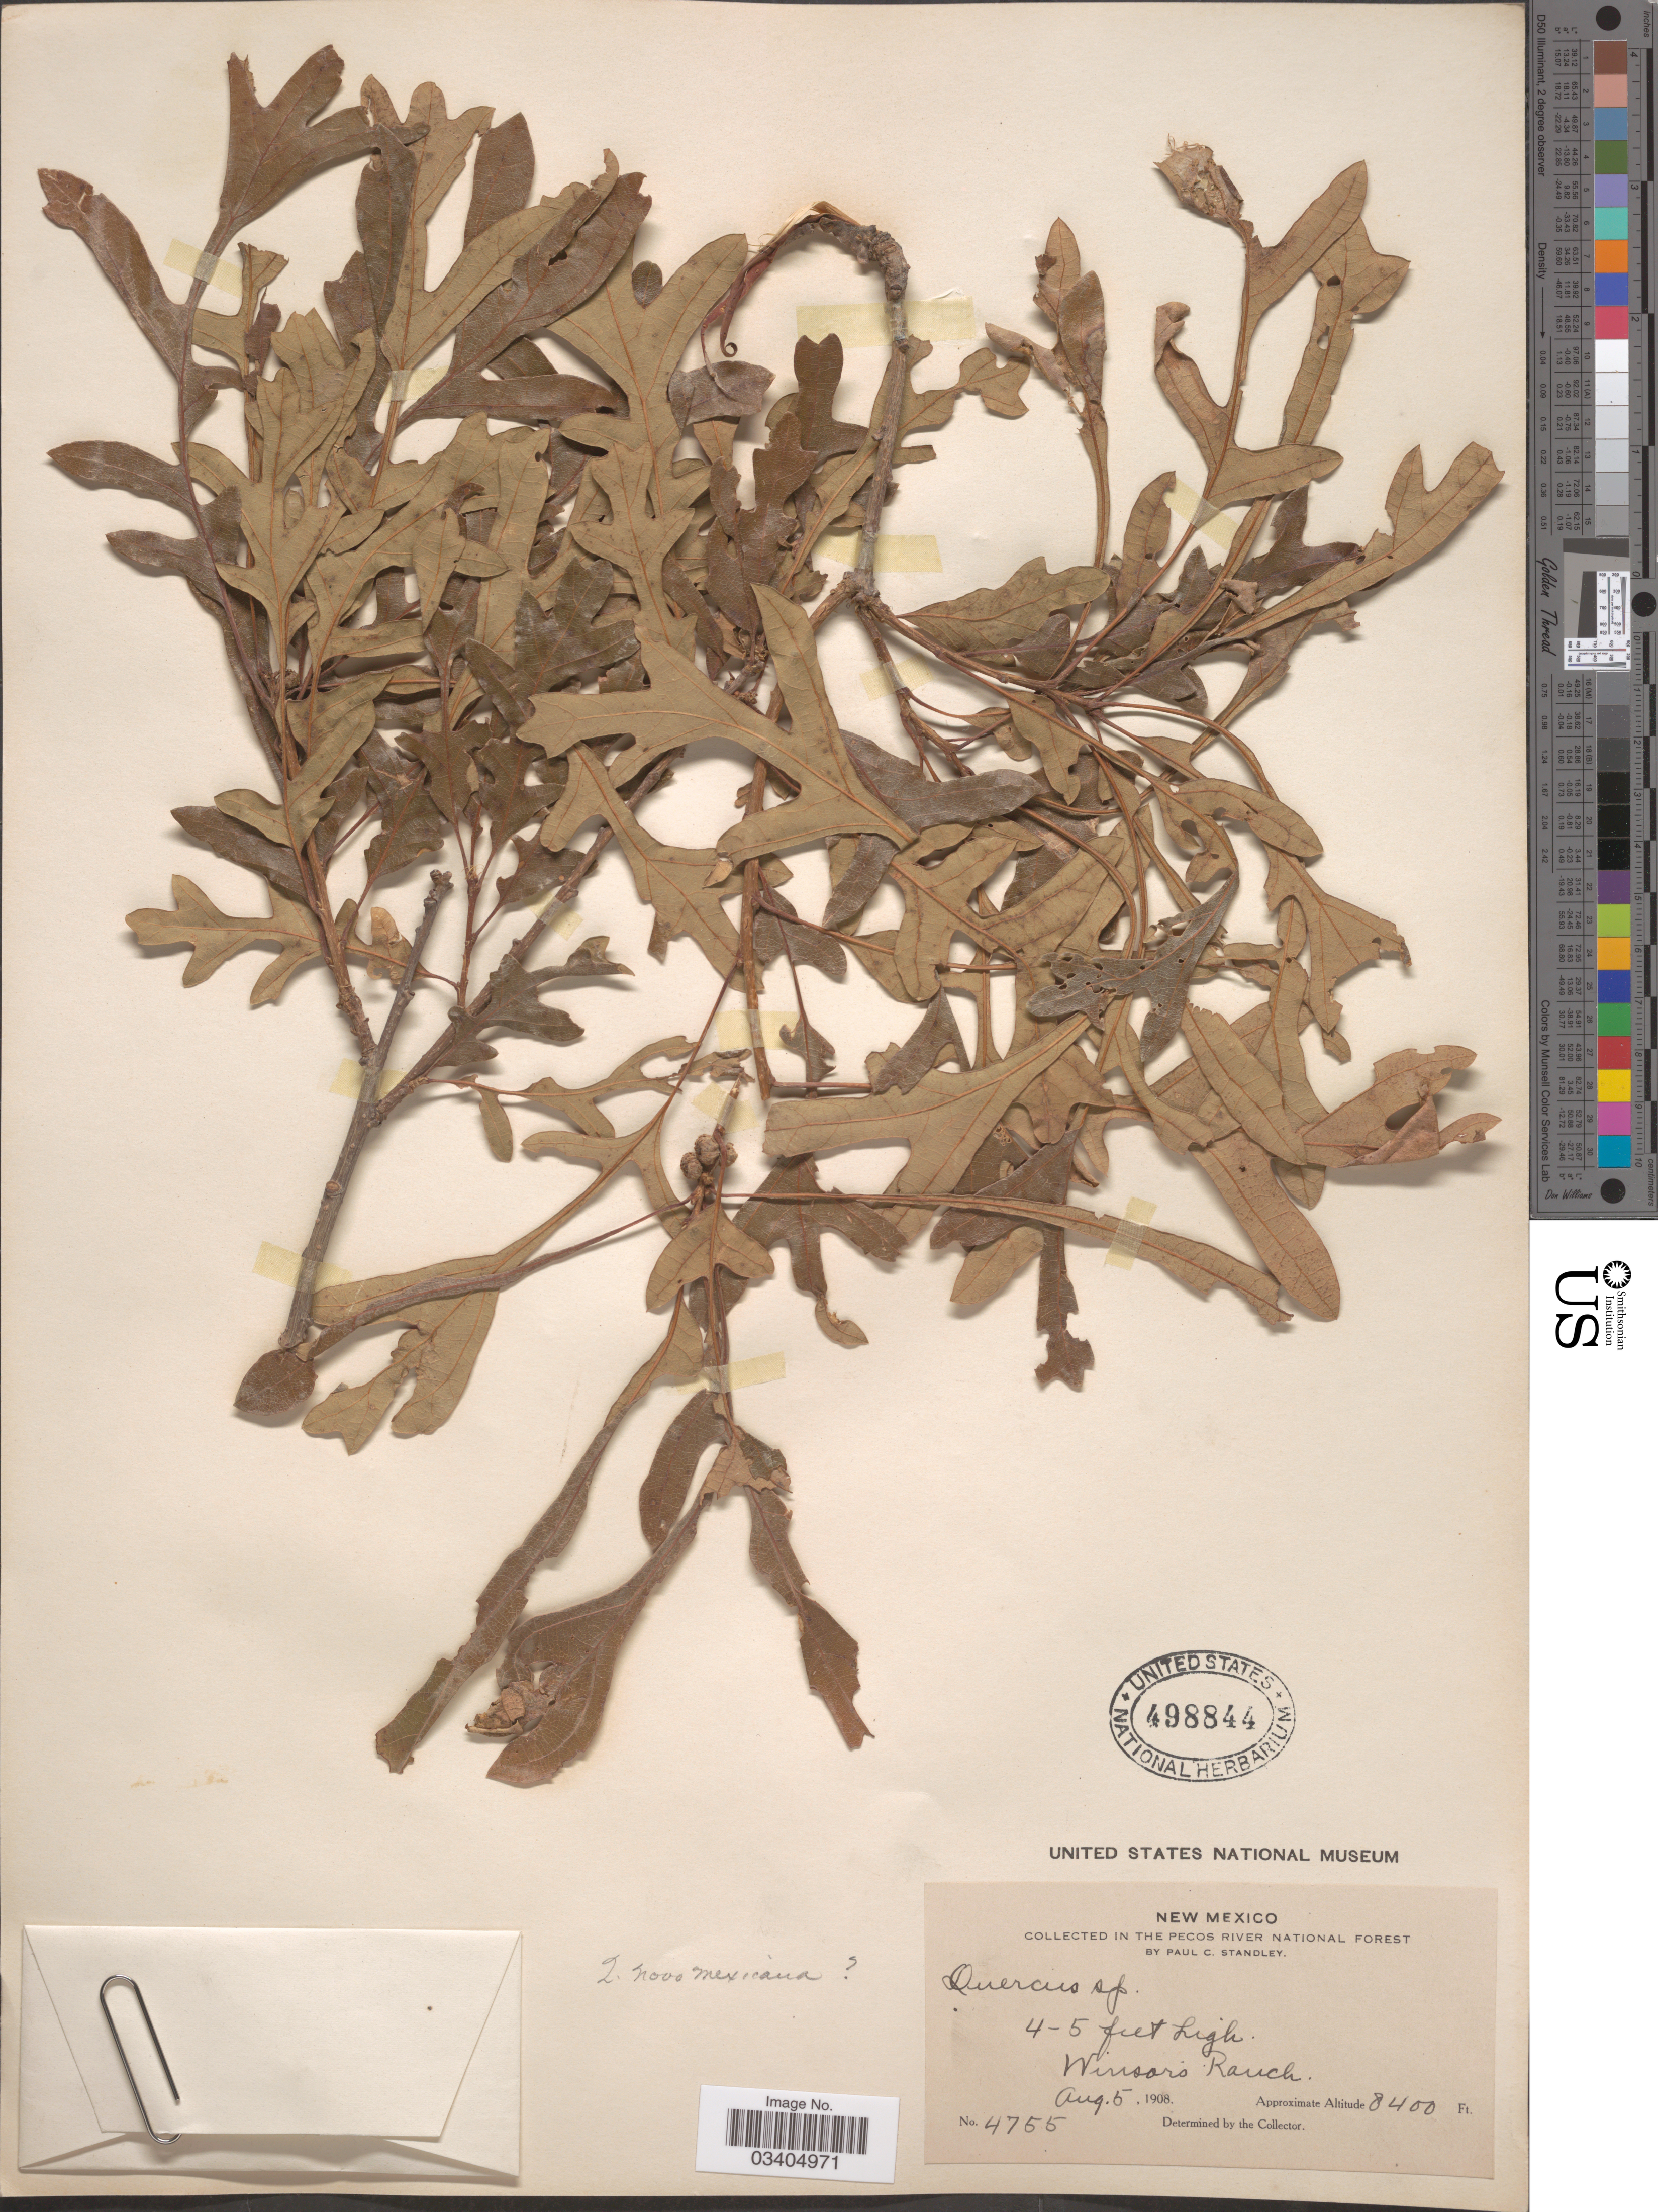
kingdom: Plantae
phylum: Tracheophyta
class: Magnoliopsida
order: Fagales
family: Fagaceae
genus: Quercus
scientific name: Quercus gambelii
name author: Nutt.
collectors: P. C. Standley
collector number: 4755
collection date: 1908-08-05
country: United States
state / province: New Mexico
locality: In the Pecos River National Forest. Winsor's Ranch.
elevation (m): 2560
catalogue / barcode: US 498844